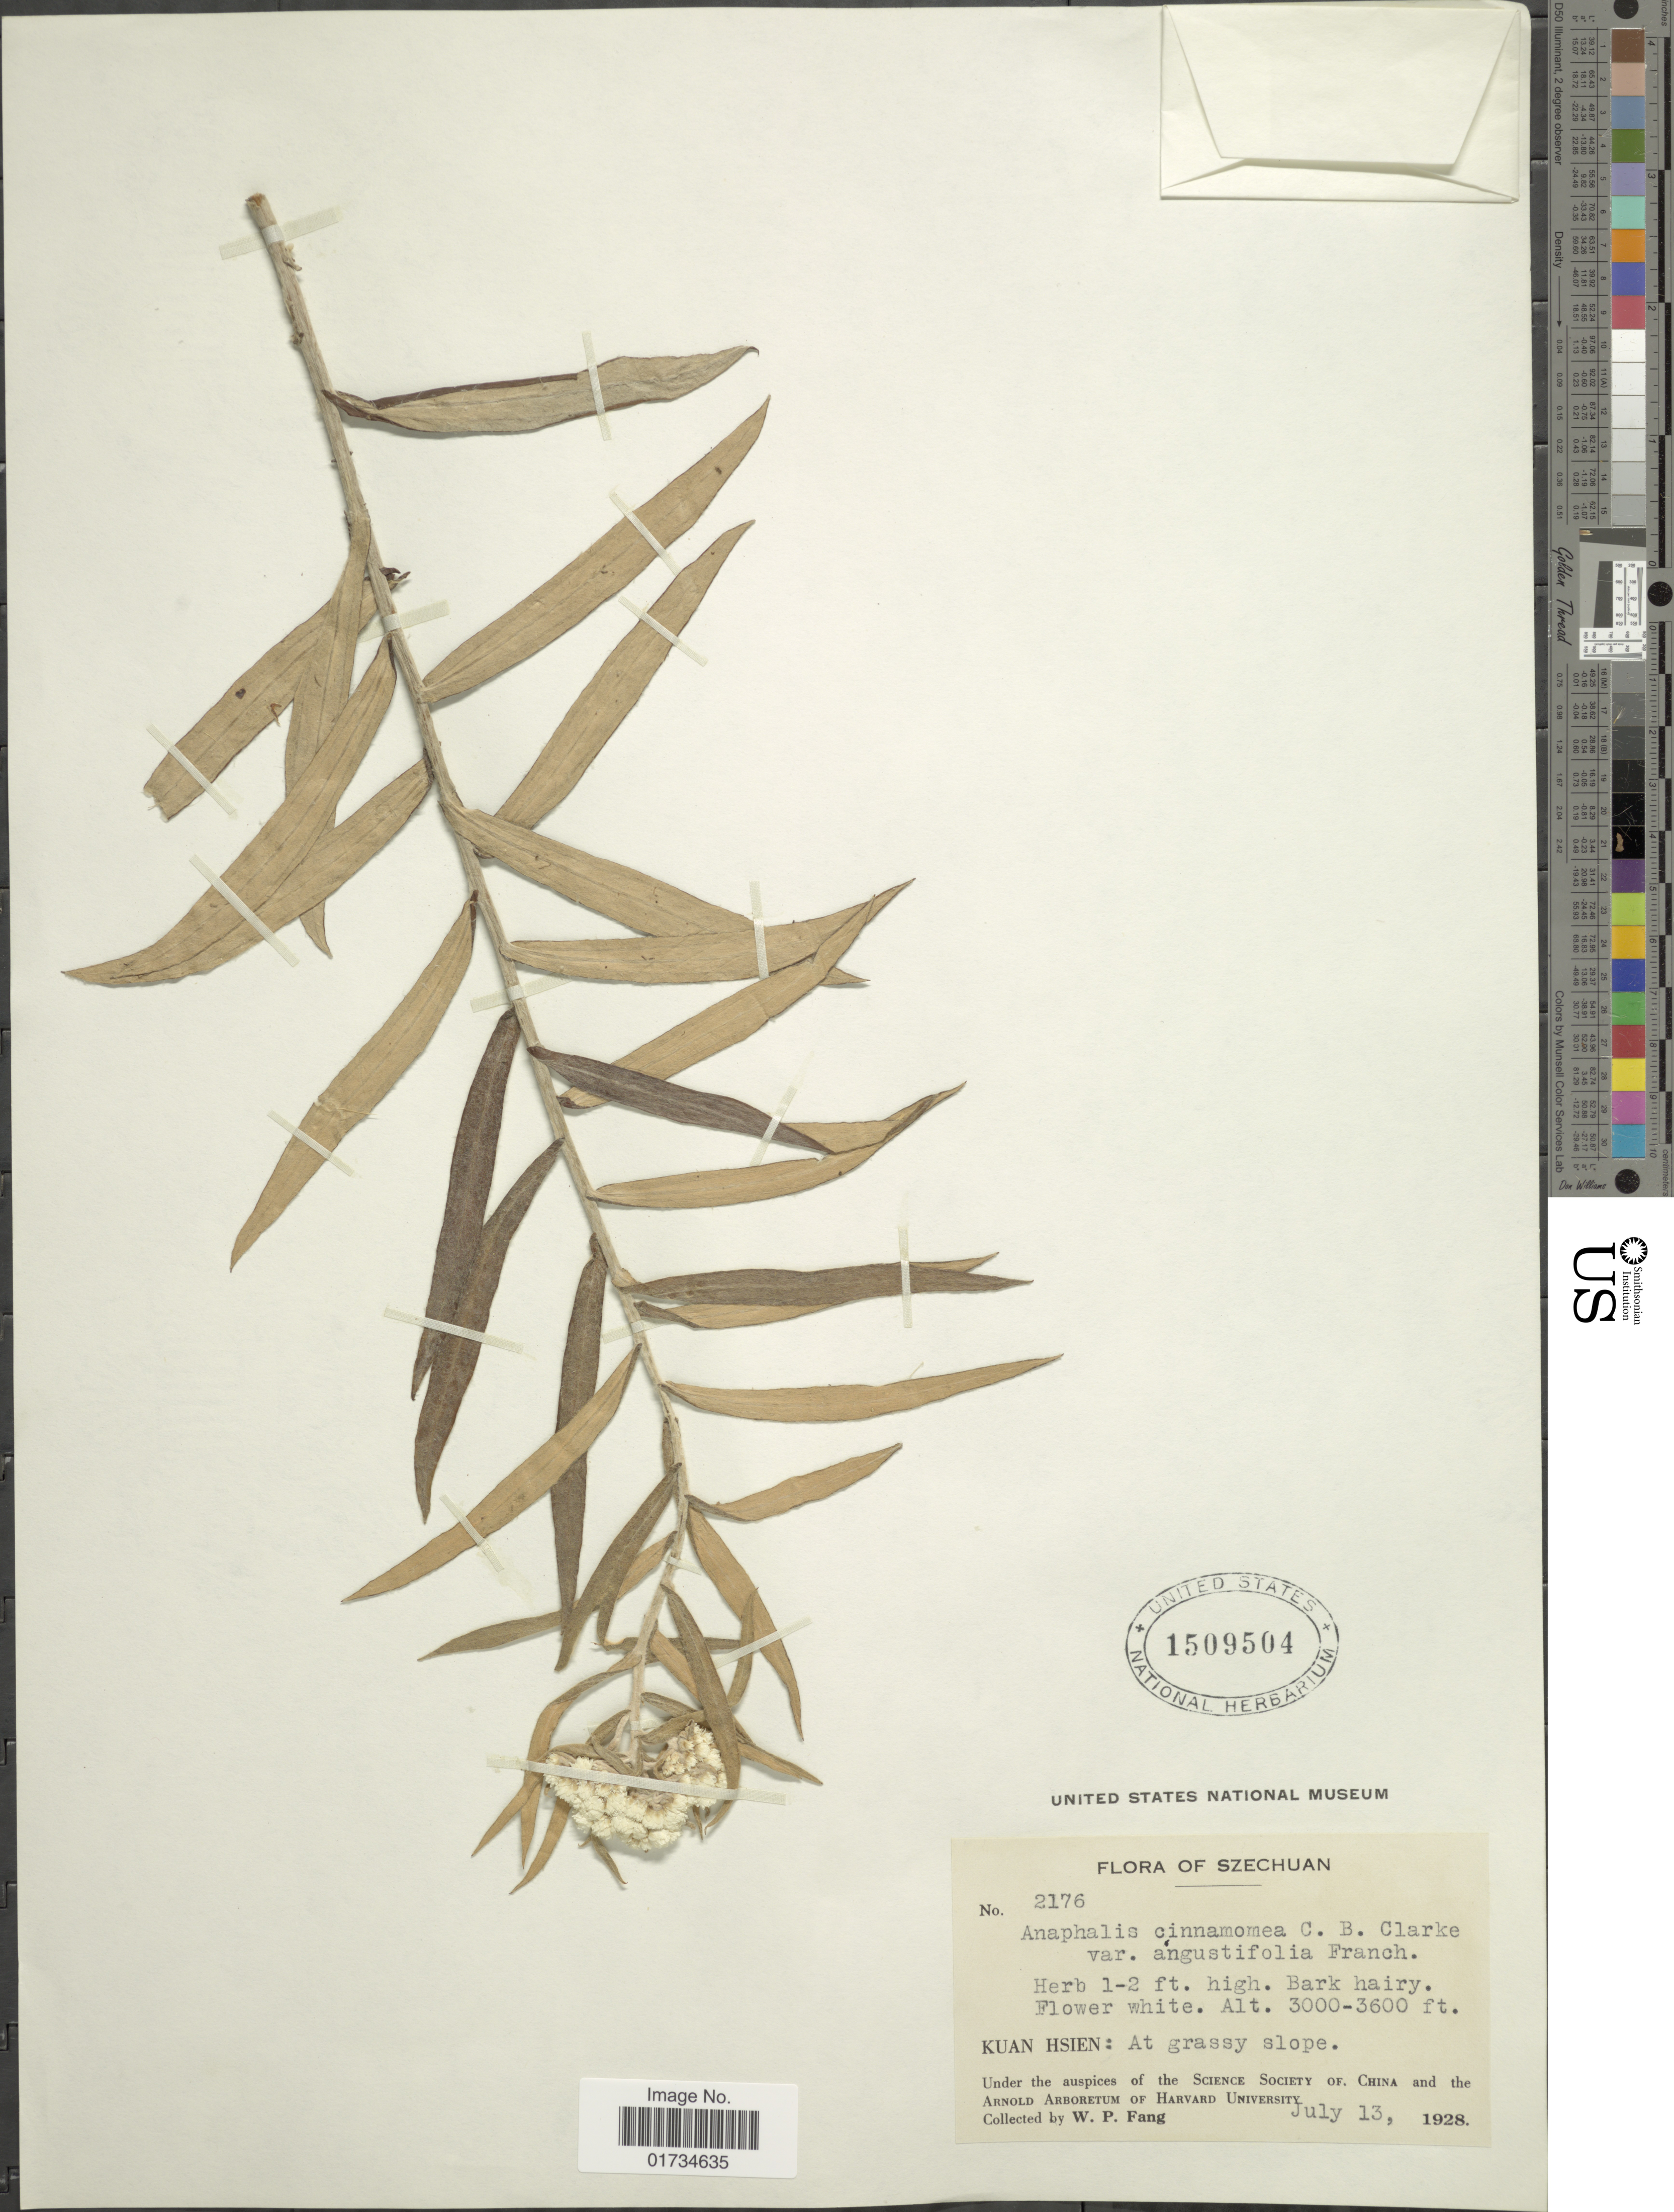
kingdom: Plantae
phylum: Tracheophyta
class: Magnoliopsida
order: Asterales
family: Asteraceae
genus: Anaphalis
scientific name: Anaphalis margaritacea var. cinnamomea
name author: (DC.) Herder & Maxim.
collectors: W. P. Fang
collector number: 2176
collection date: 1928-07-13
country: China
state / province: Sichuan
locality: Szechuan. Kuan Hsien: At grassy slope.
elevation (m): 914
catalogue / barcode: US 1509504